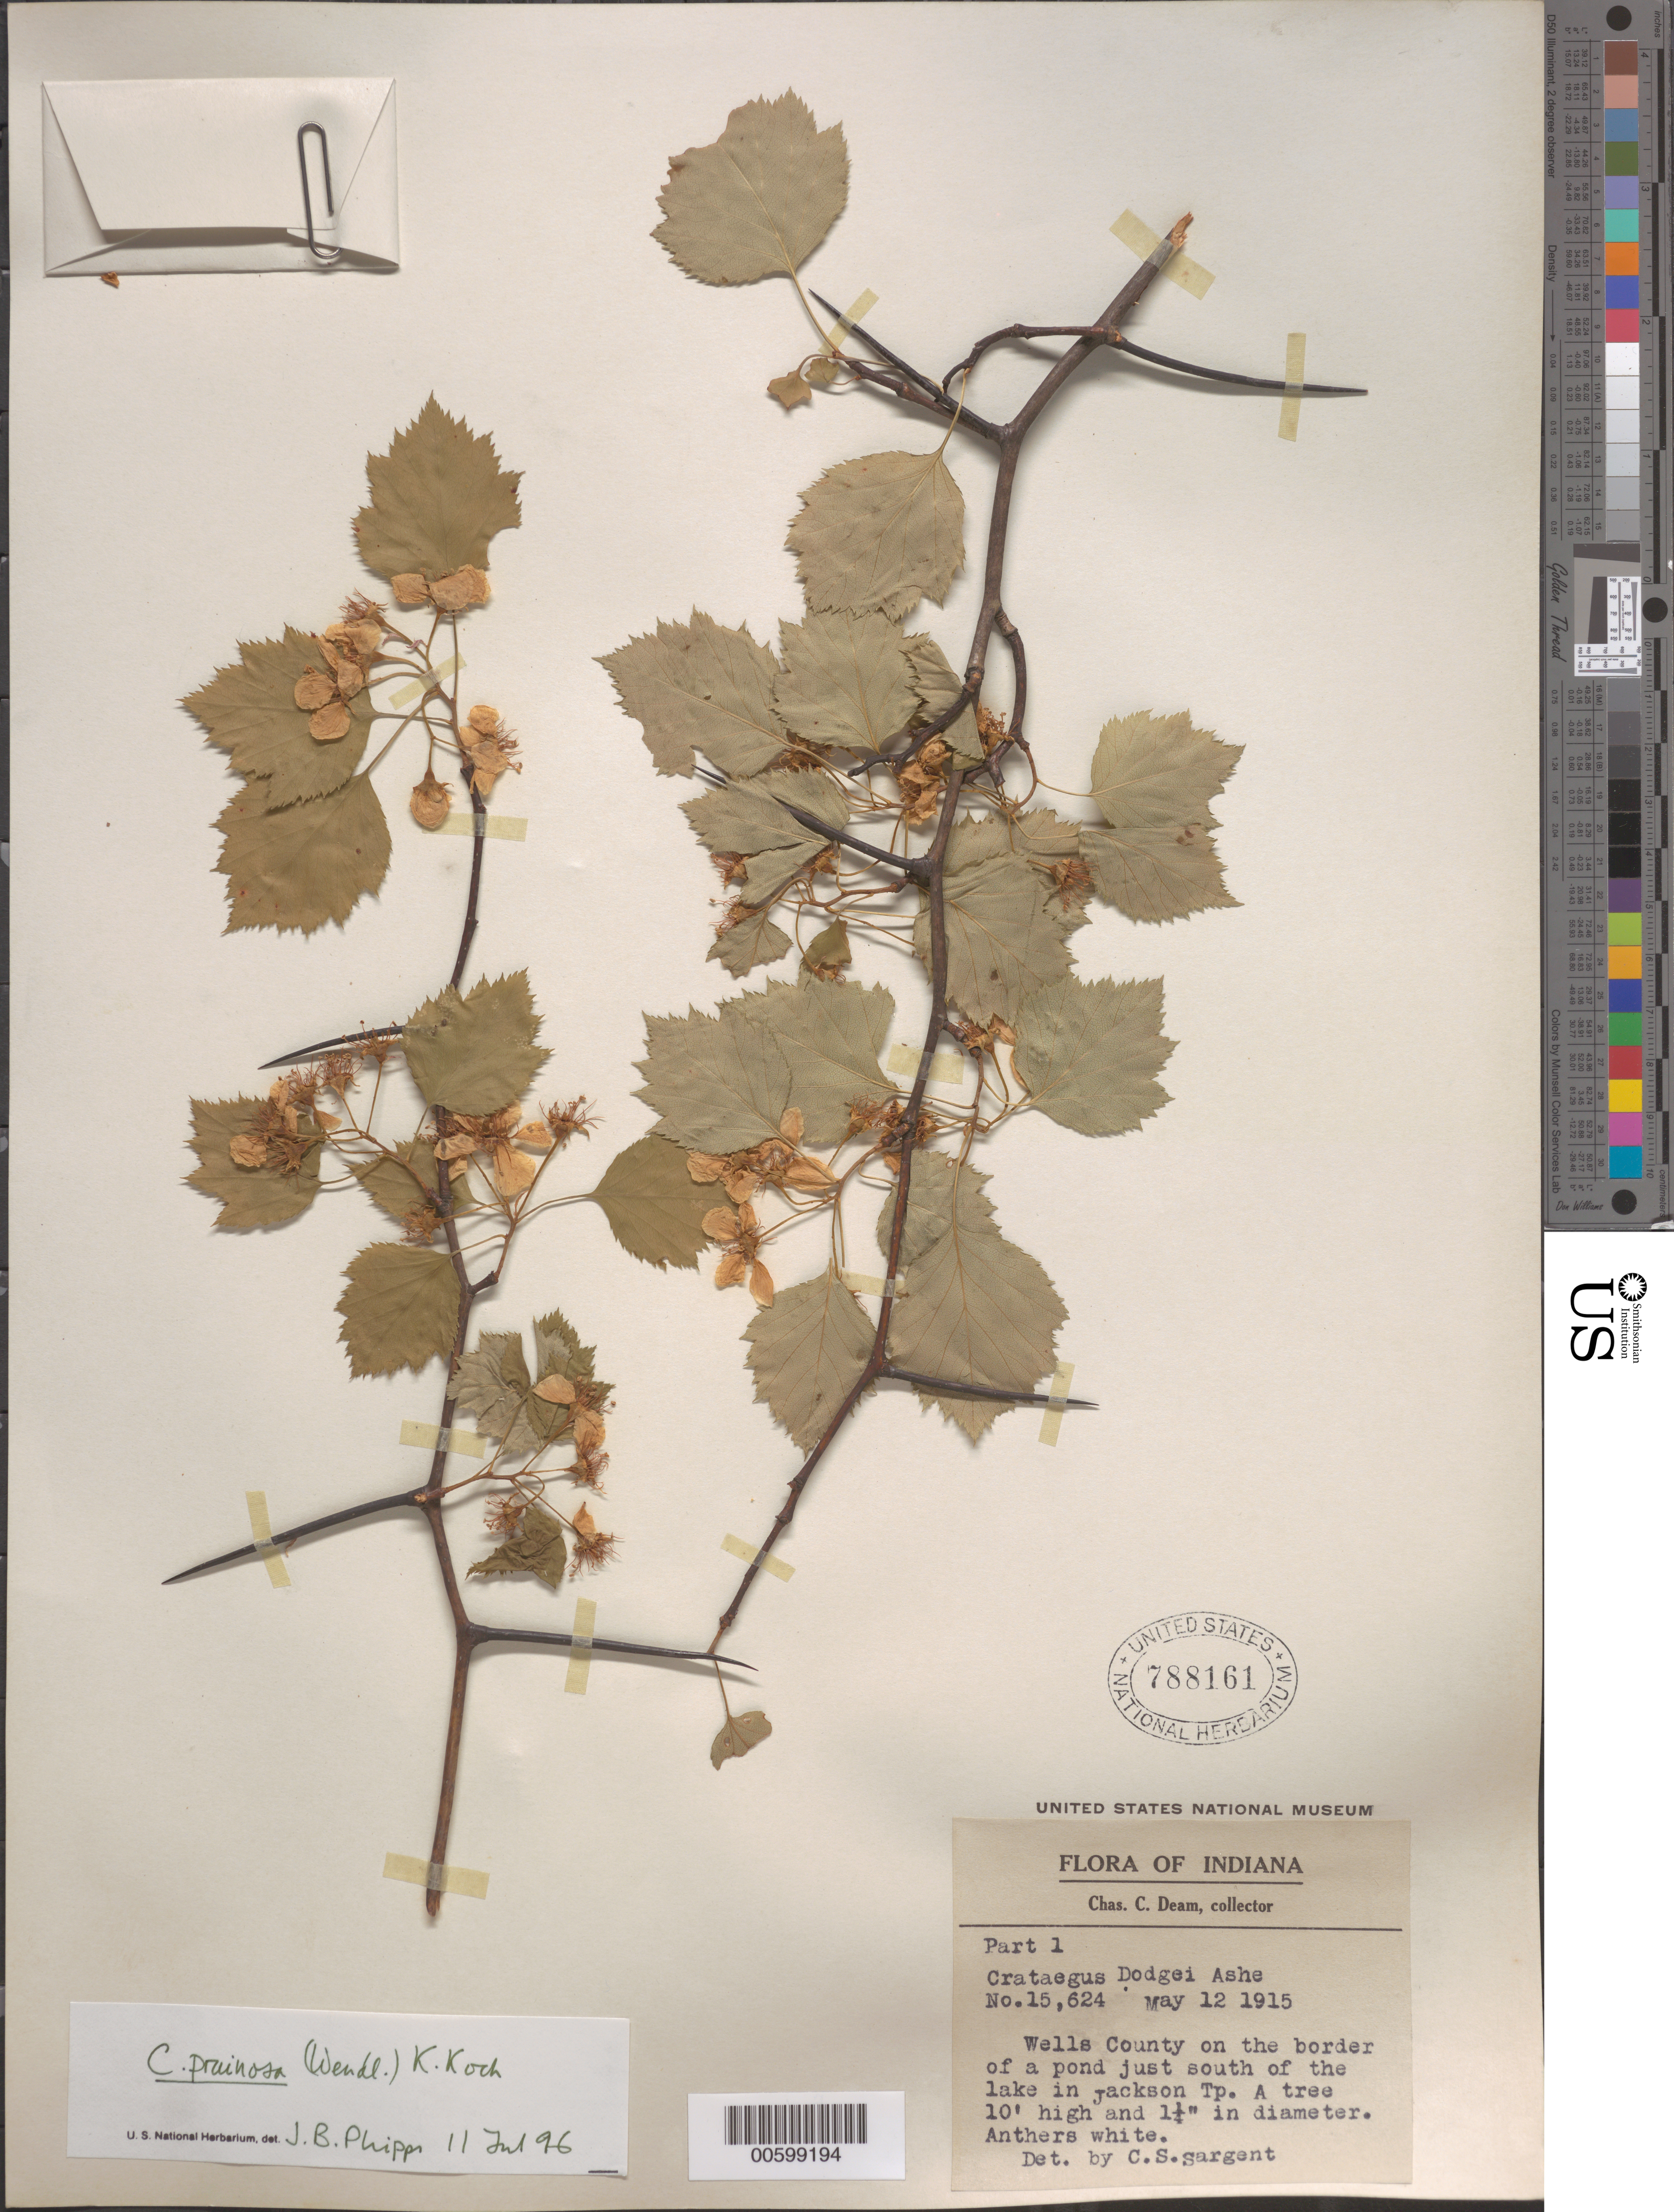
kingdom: Plantae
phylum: Tracheophyta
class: Magnoliopsida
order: Rosales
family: Rosaceae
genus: Crataegus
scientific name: Crataegus pruinosa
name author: (H.L. Wendl.) K. Koch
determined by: Phipps, James B., (UWO), University of Western Ontario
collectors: C. C. Deam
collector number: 15624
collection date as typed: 12 May 1915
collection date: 1915-05-12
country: United States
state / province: Indiana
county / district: Wells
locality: Just S of the lake in Jackson Tp.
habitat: On the border of a pond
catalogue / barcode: US 788161